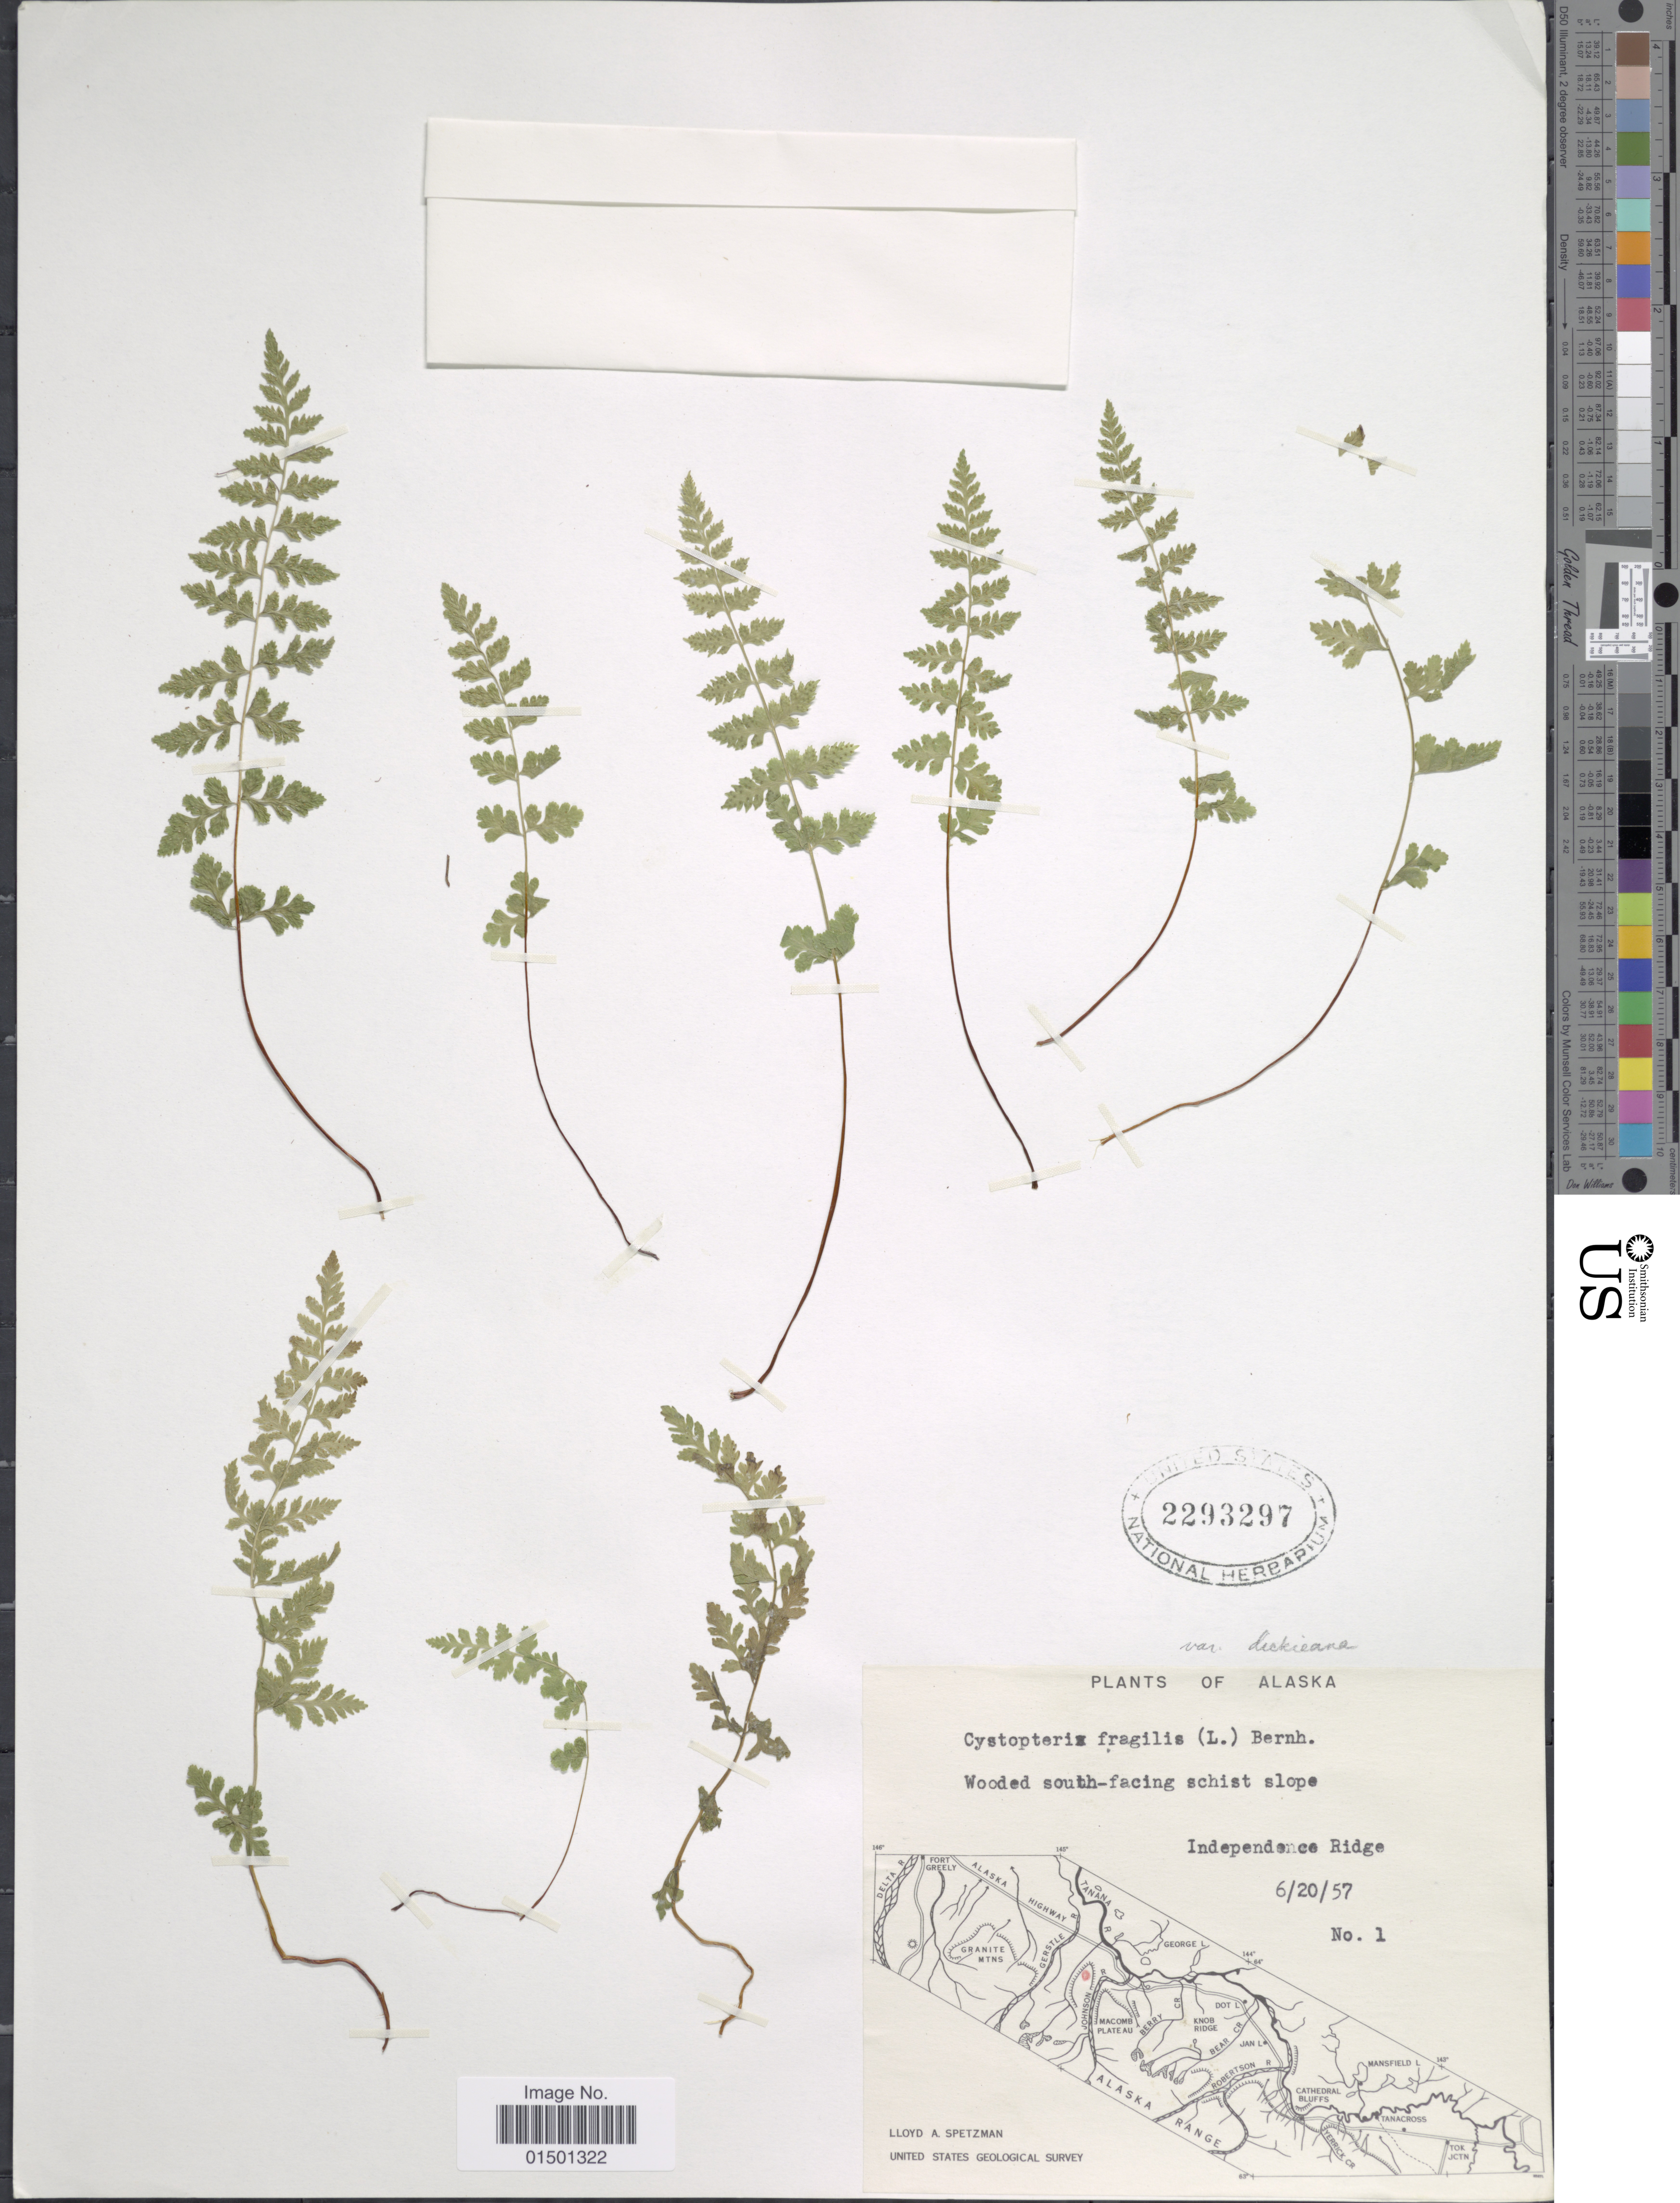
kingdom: Plantae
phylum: Tracheophyta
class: Polypodiopsida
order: Polypodiales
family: Cystopteridaceae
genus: Cystopteris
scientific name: Cystopteris fragilis var. dickieana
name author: B. Boivin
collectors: L. Spetzman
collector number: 1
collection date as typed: Transcribed d/m/y: 20/6/57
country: United States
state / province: Alaska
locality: Wooded southfacing schist slope, Independence Ridge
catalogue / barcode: US 2293297